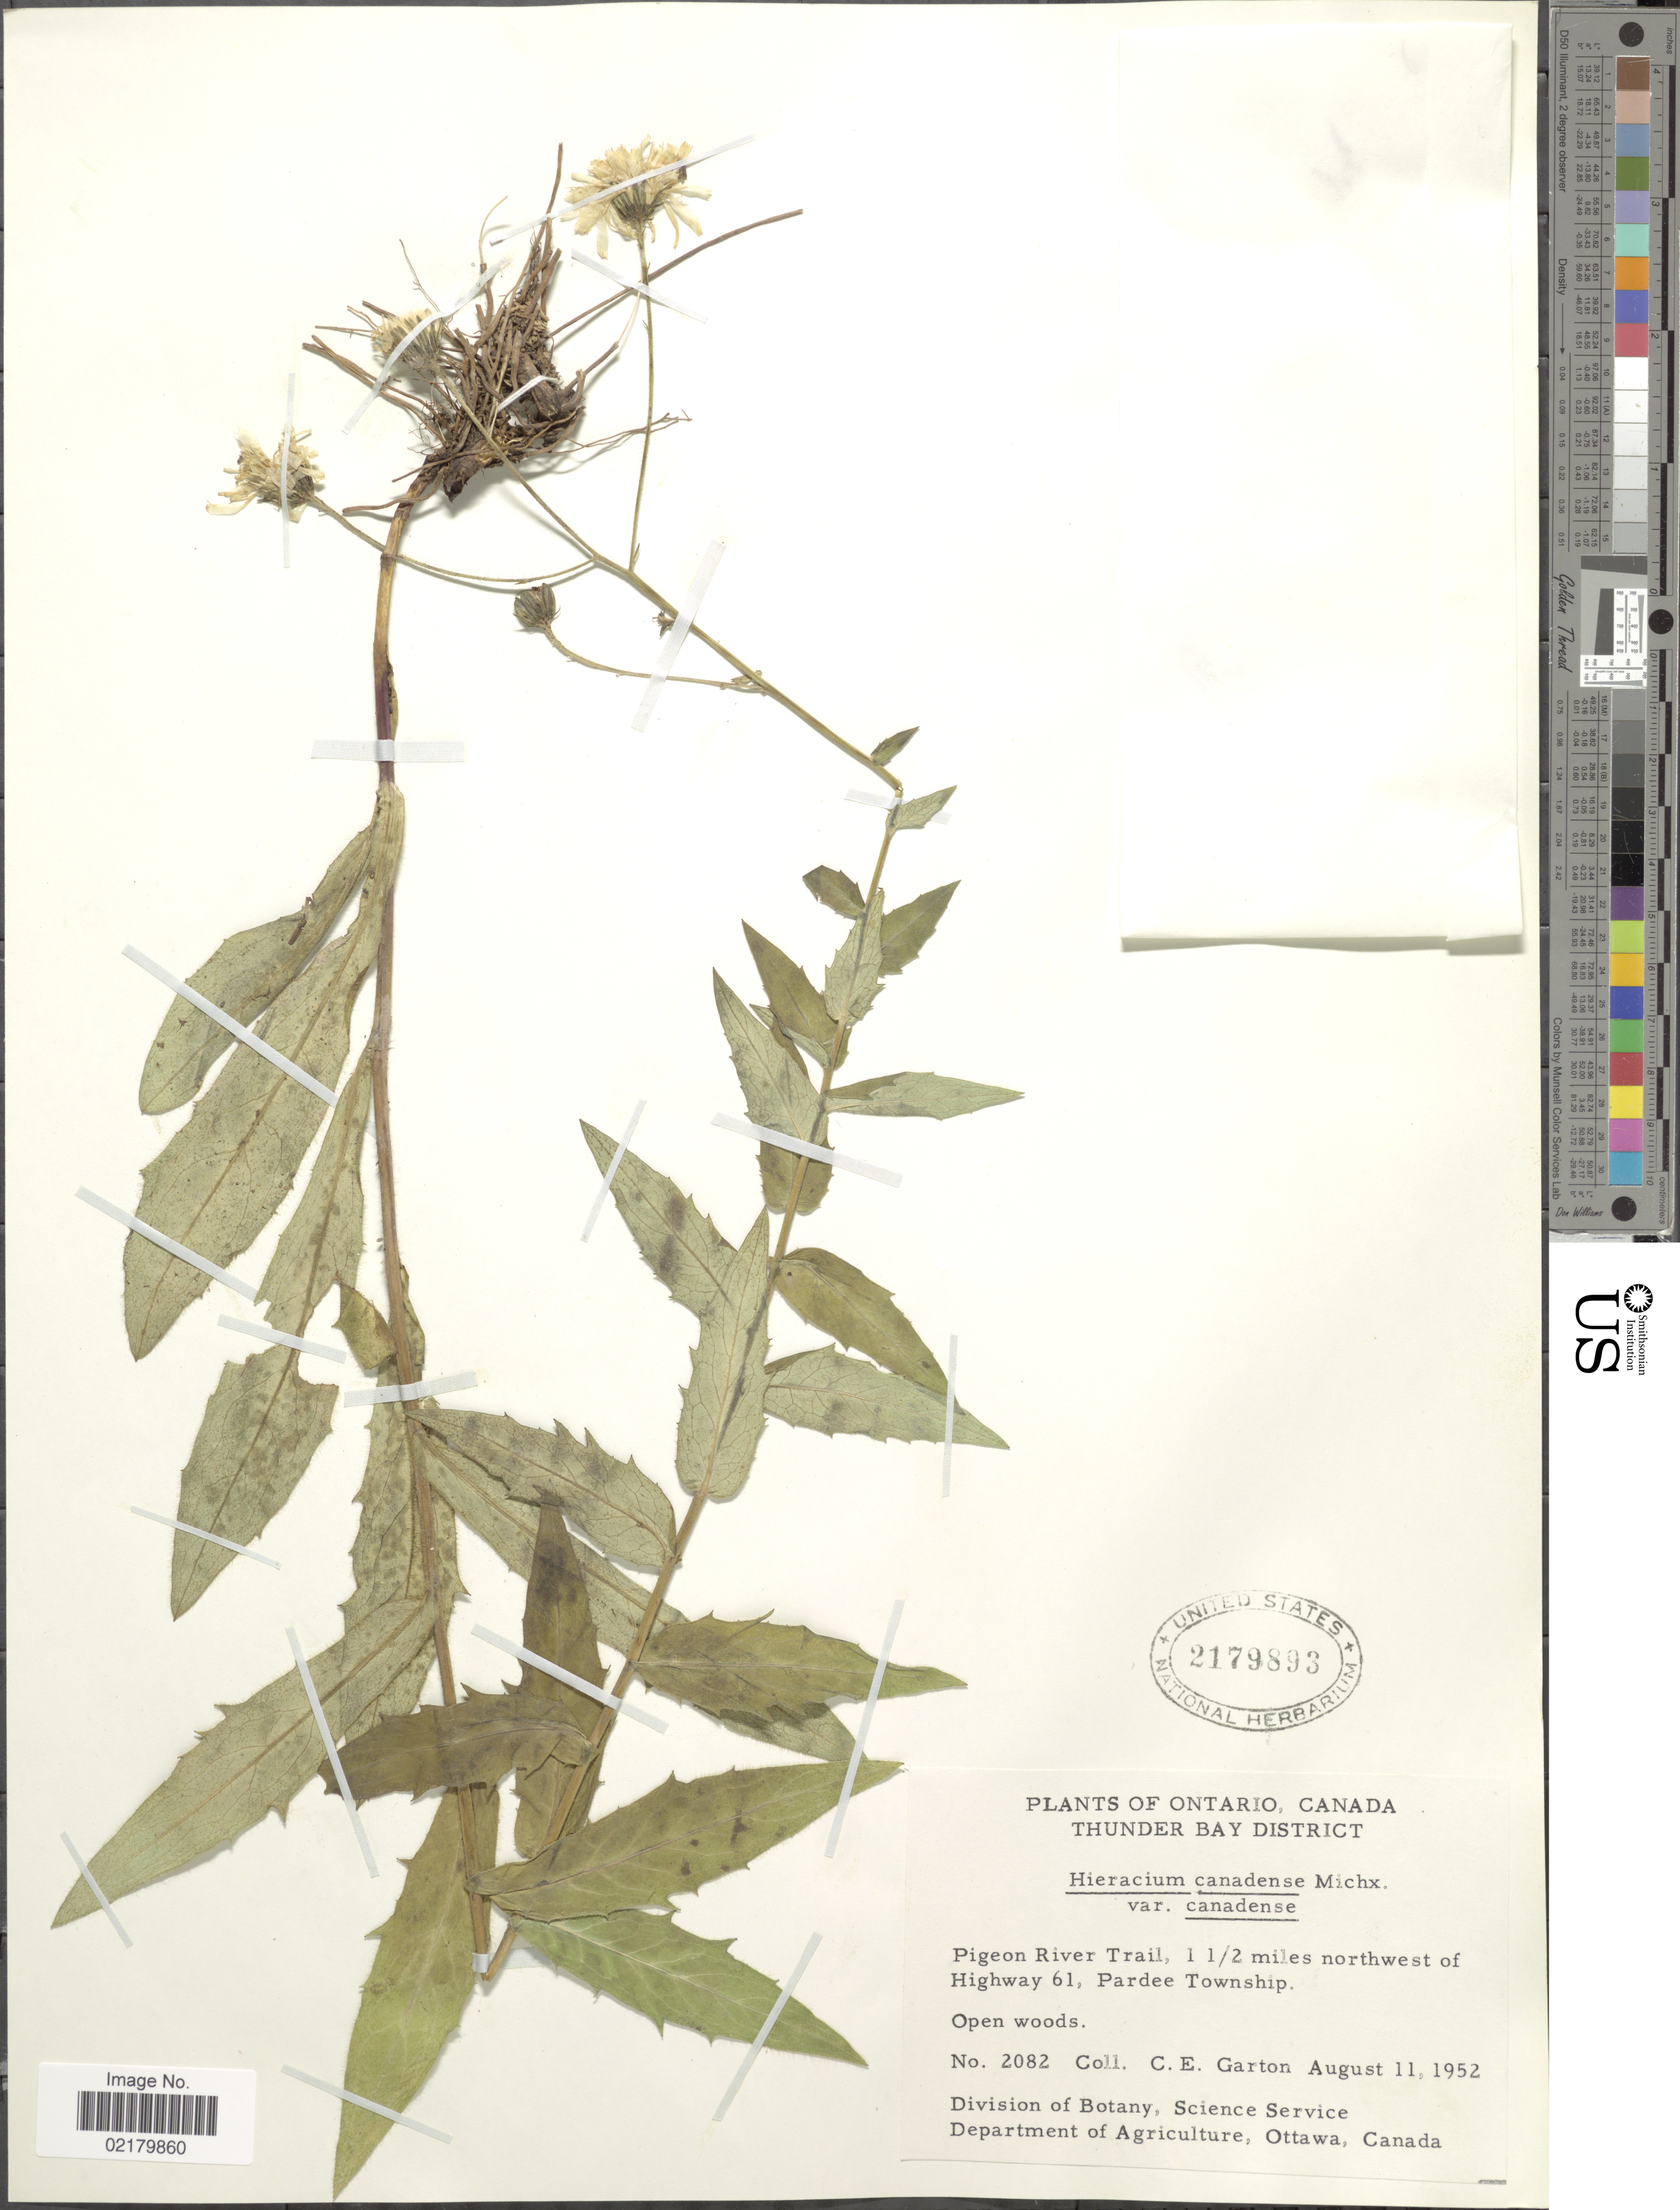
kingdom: Plantae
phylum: Tracheophyta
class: Magnoliopsida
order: Asterales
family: Asteraceae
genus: Hieracium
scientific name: Hieracium canadense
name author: Michx.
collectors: C. E. Garton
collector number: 2082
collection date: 1952-08-11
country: Canada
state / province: Ontario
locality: Thunder Bay District, Pigeon River Trail, 1½ miles northwest of Highway 61, Pardee Township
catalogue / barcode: US 2179893